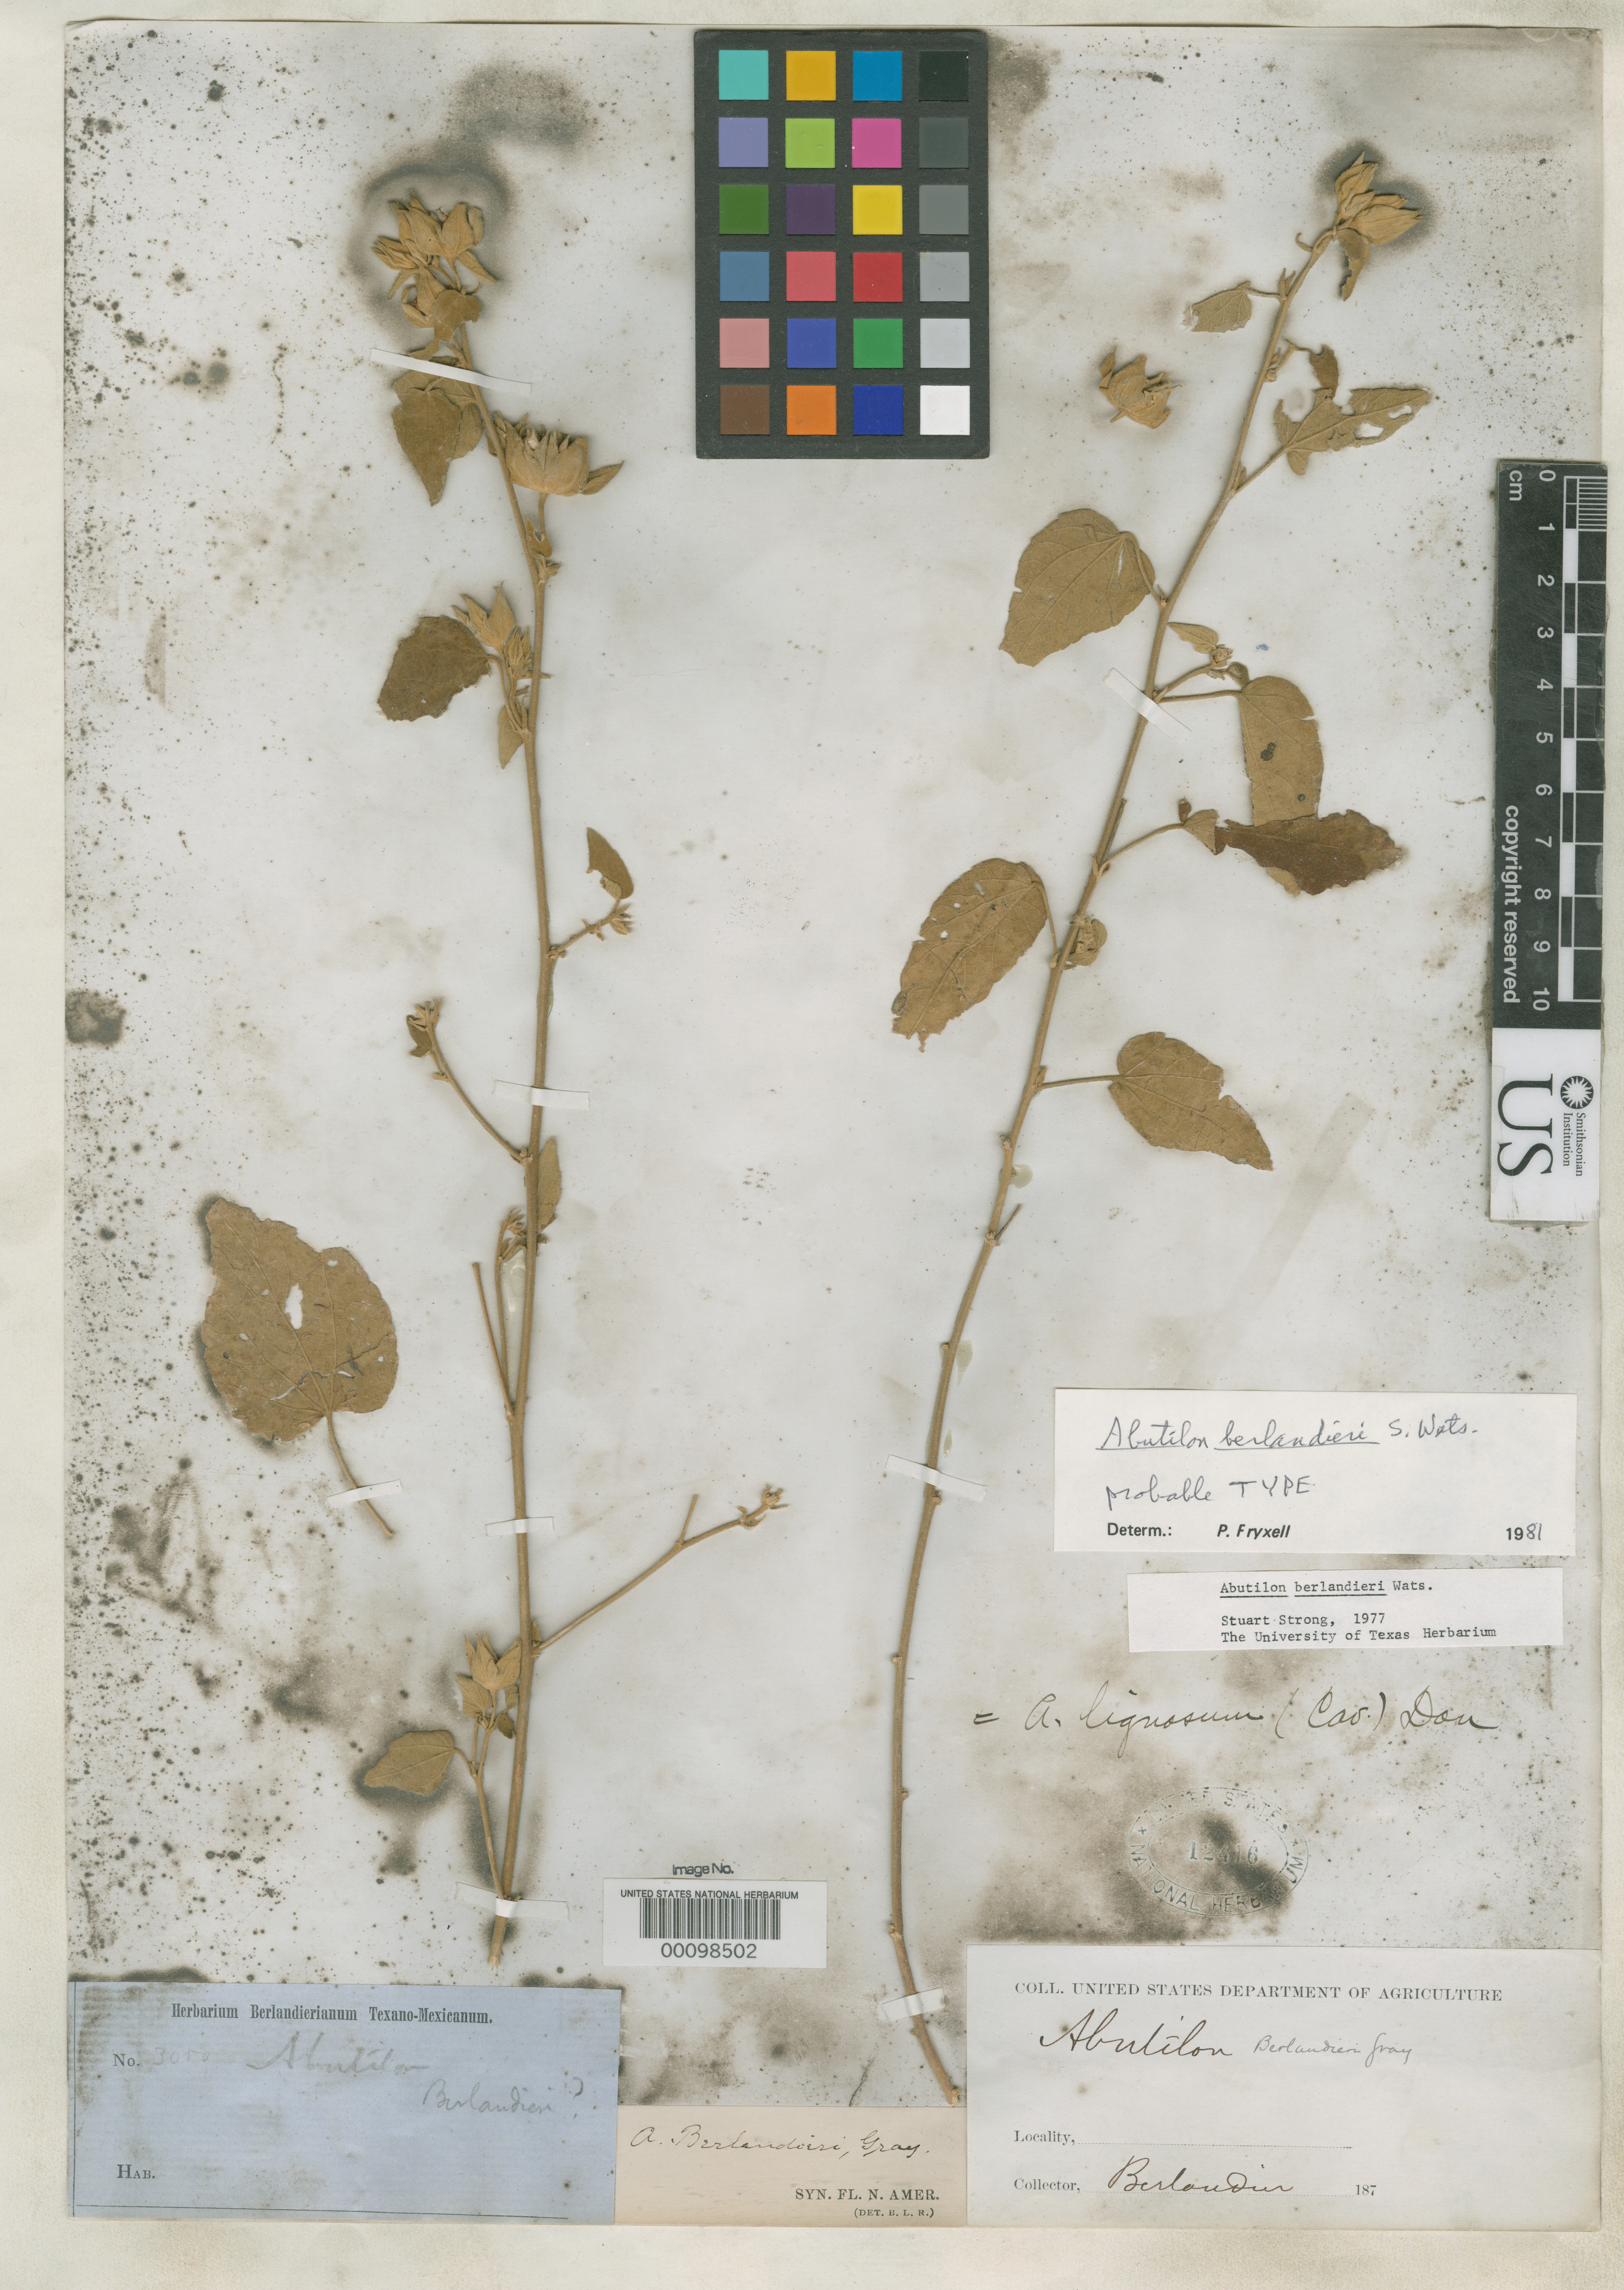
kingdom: Plantae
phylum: Tracheophyta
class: Magnoliopsida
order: Malvales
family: Malvaceae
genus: Abutilon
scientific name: Abutilon berlandieri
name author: A. Gray ex S. Watson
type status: Type Material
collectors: J. L. Berlandier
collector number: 3050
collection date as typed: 187-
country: Mexico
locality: Northeastern.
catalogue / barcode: US 12416